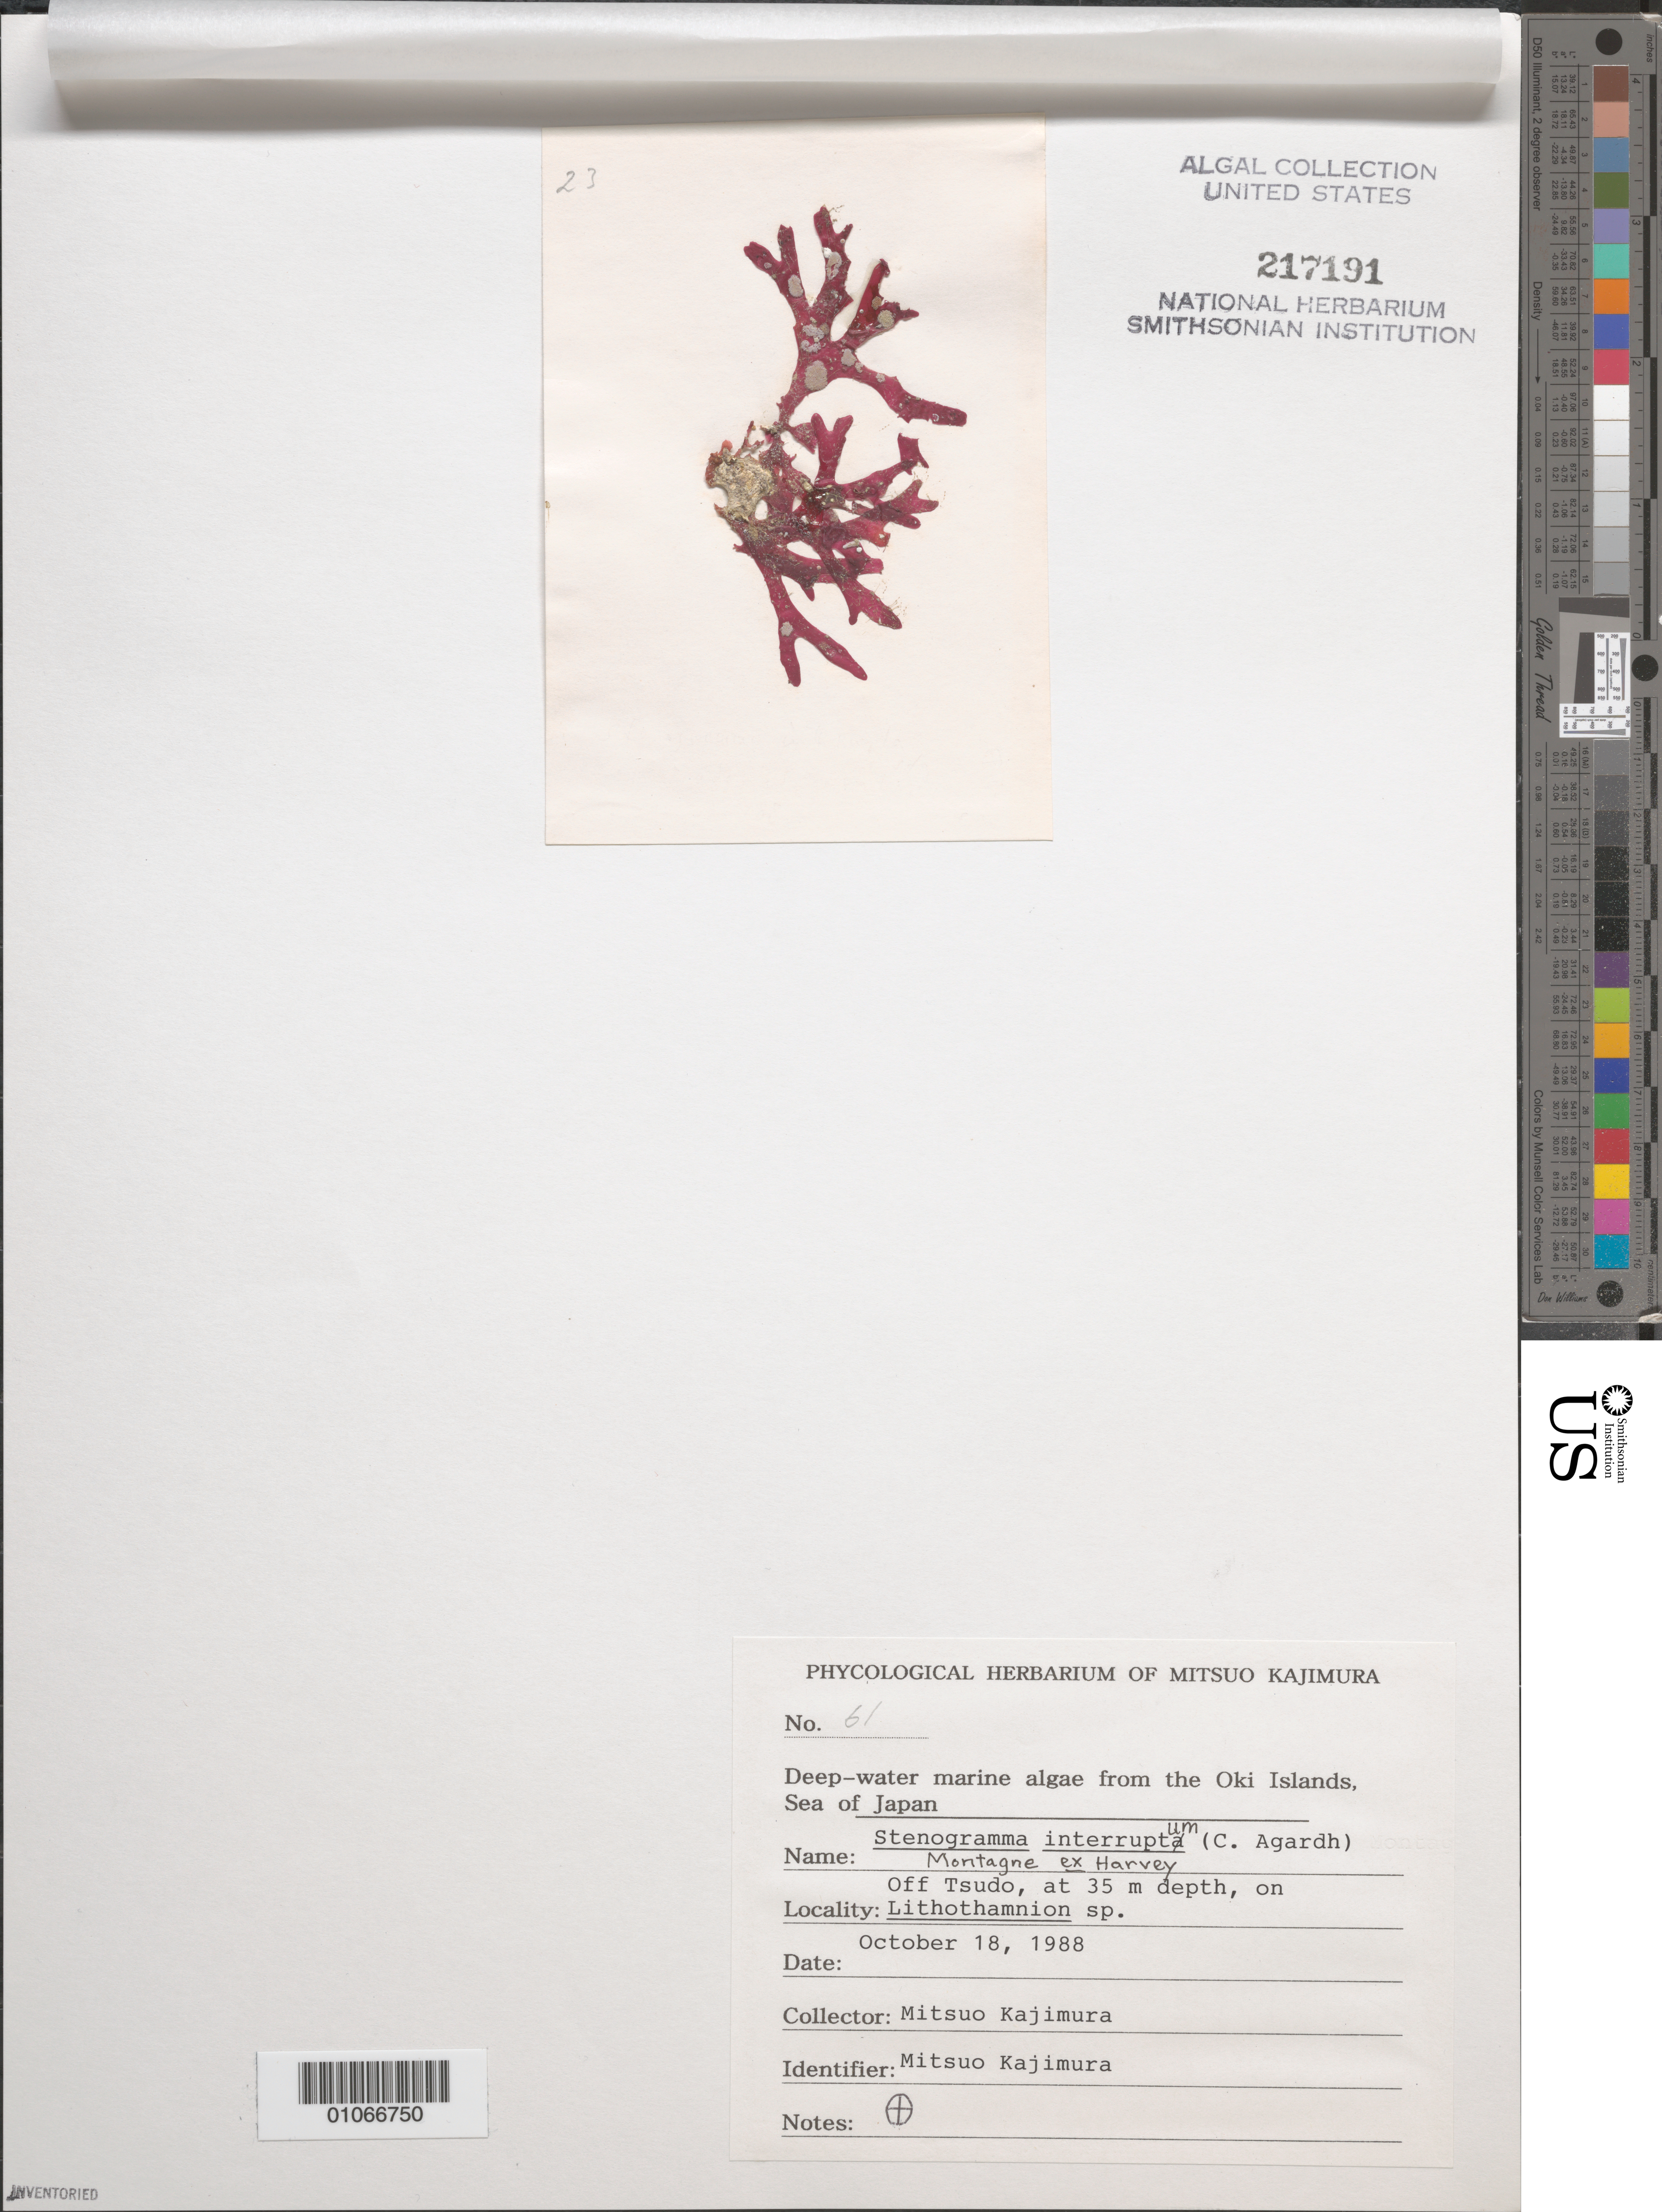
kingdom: Plantae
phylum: Rhodophyta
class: Florideophyceae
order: Gigartinales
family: Phyllophoraceae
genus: Stenogramma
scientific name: Stenogramma interruptum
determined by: Kajimura, Mitsuo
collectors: M. Kajimura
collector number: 61 & specimen 23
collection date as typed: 18 Oct 1988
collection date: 1988-10-18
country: Japan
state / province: Simane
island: Oki Is.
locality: Off Tsudo [village], Sea of Japan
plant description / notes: Phycologial Herbarium of Mitsuo Kajimura, Deep-water marine algae from the Oki Islands, Sea of Japan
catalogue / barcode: US 217191